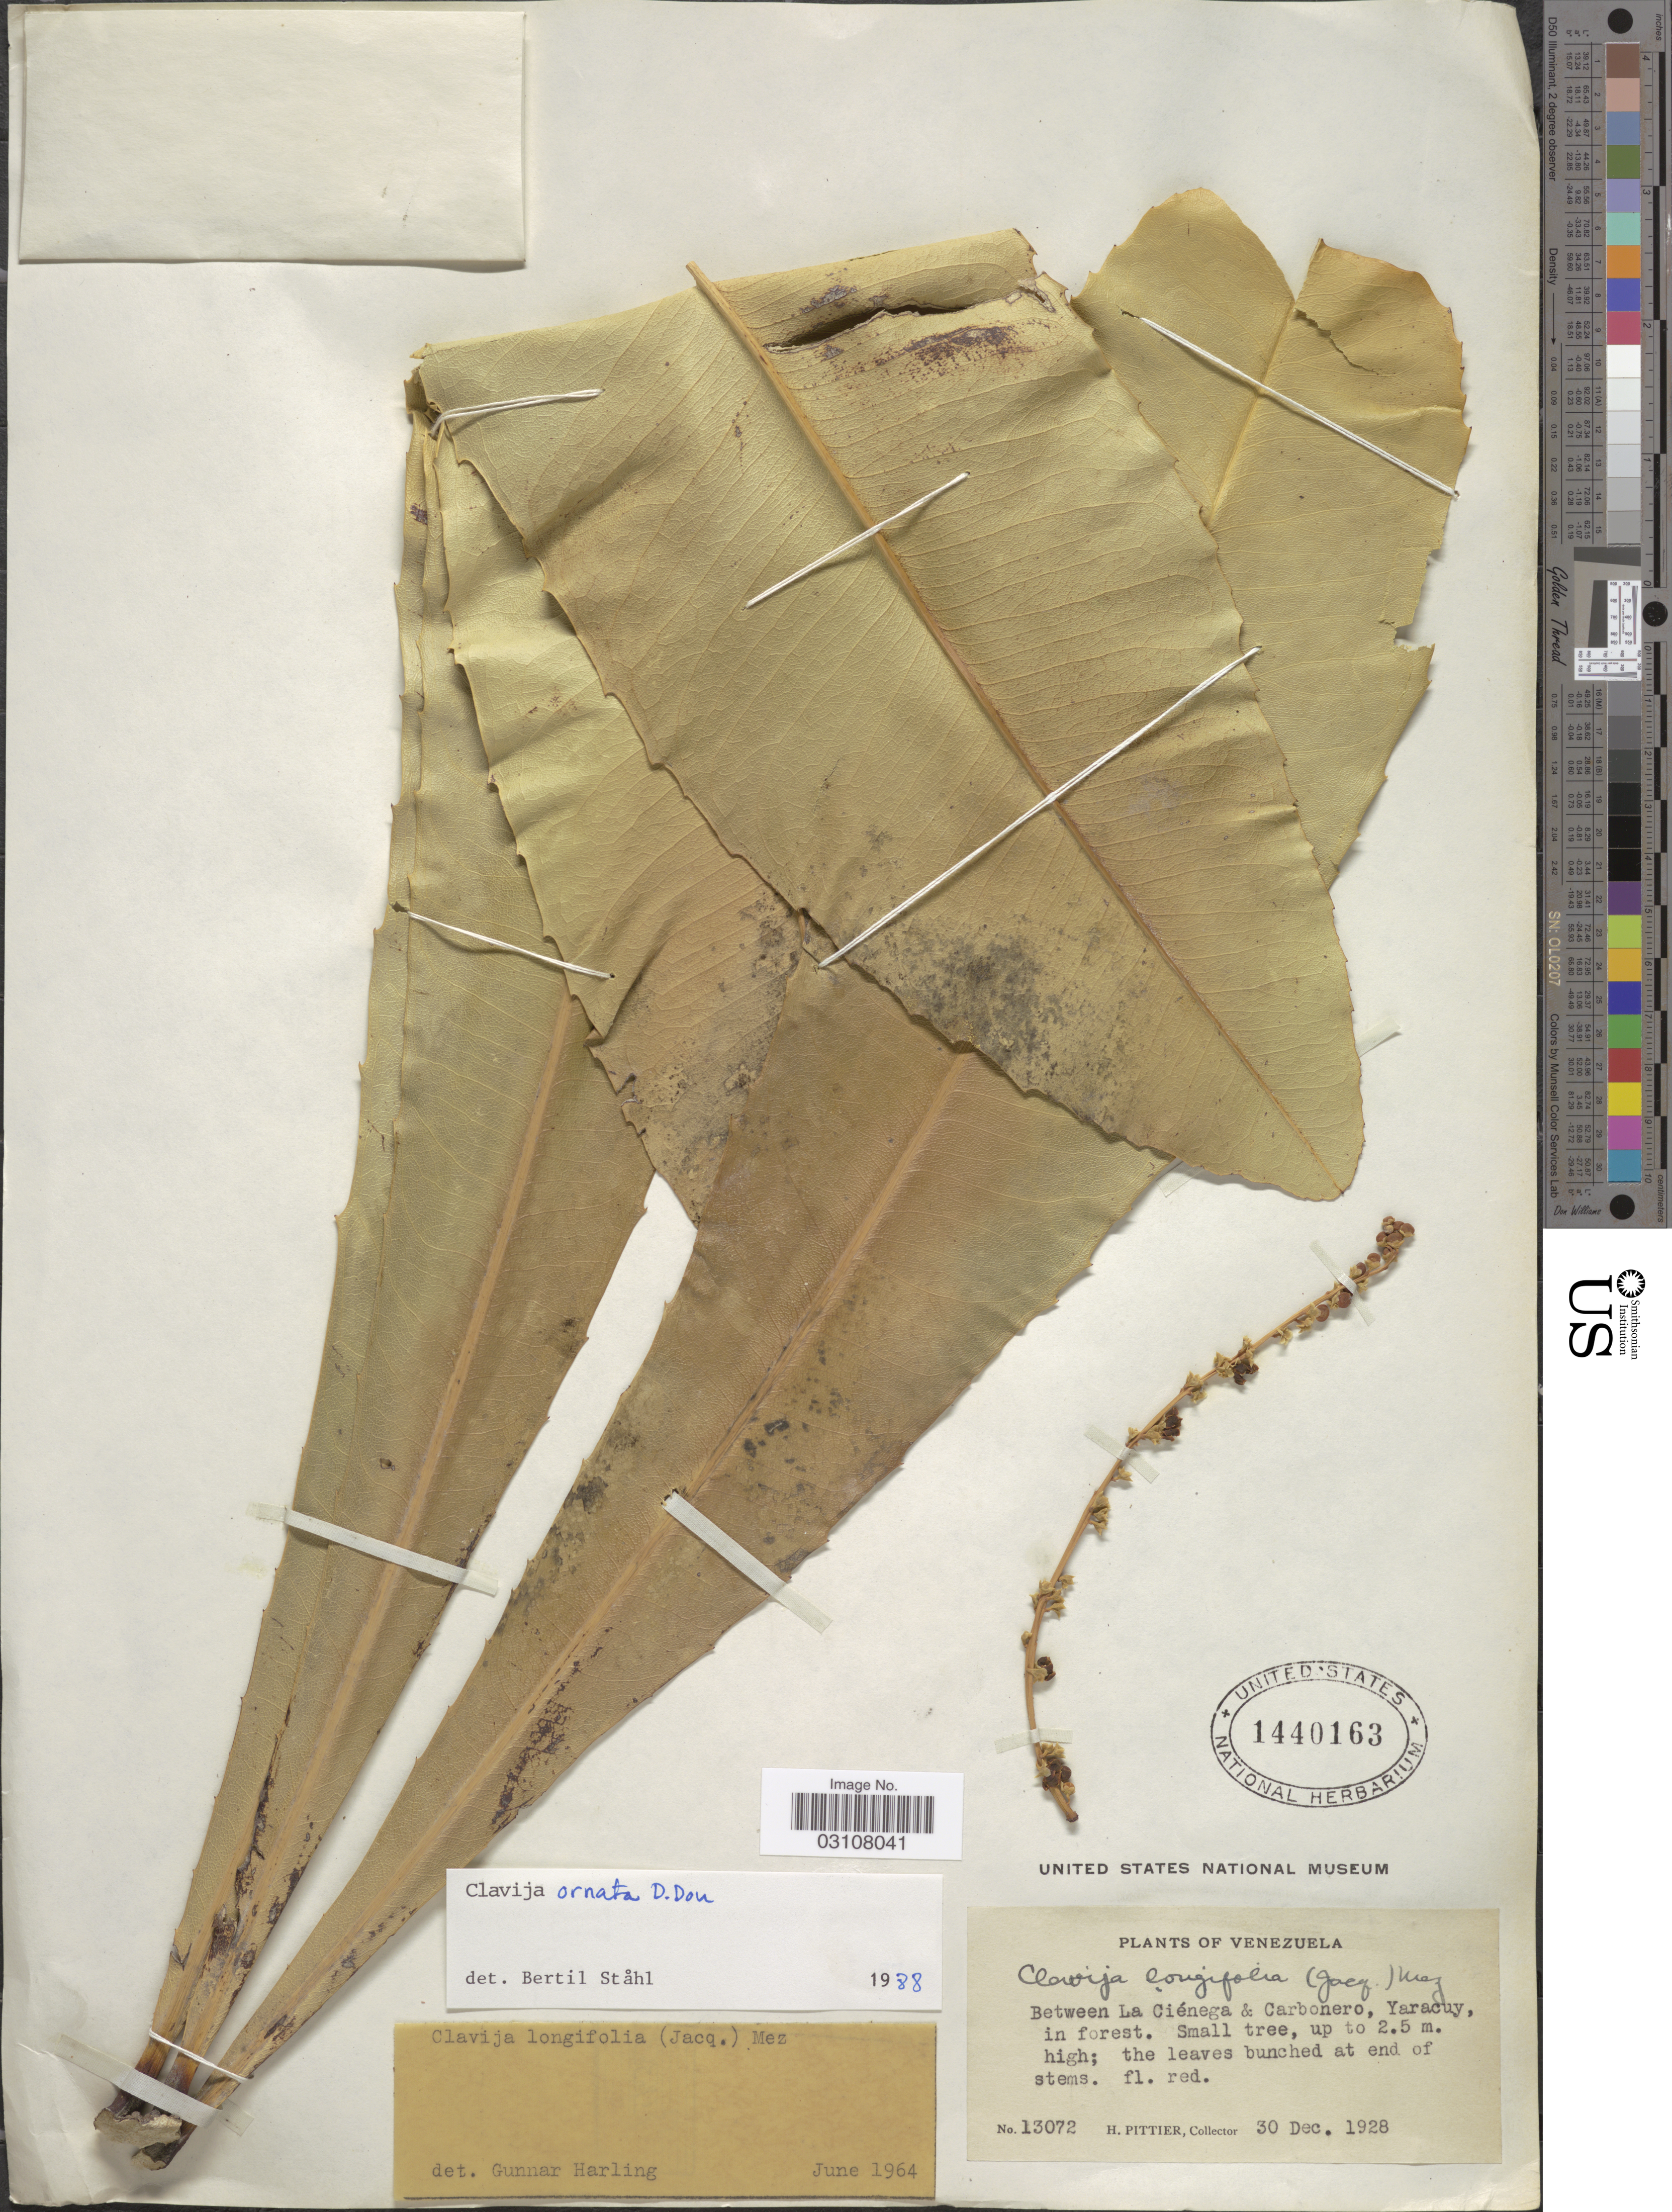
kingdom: Plantae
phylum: Tracheophyta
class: Magnoliopsida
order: Ericales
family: Primulaceae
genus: Clavija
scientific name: Clavija ornata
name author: D. Don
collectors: H. F. Pittier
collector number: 13072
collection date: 1928-12-30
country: Venezuela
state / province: Yaracuy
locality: Between La Ciénega & Carbonero.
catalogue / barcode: US 1440163